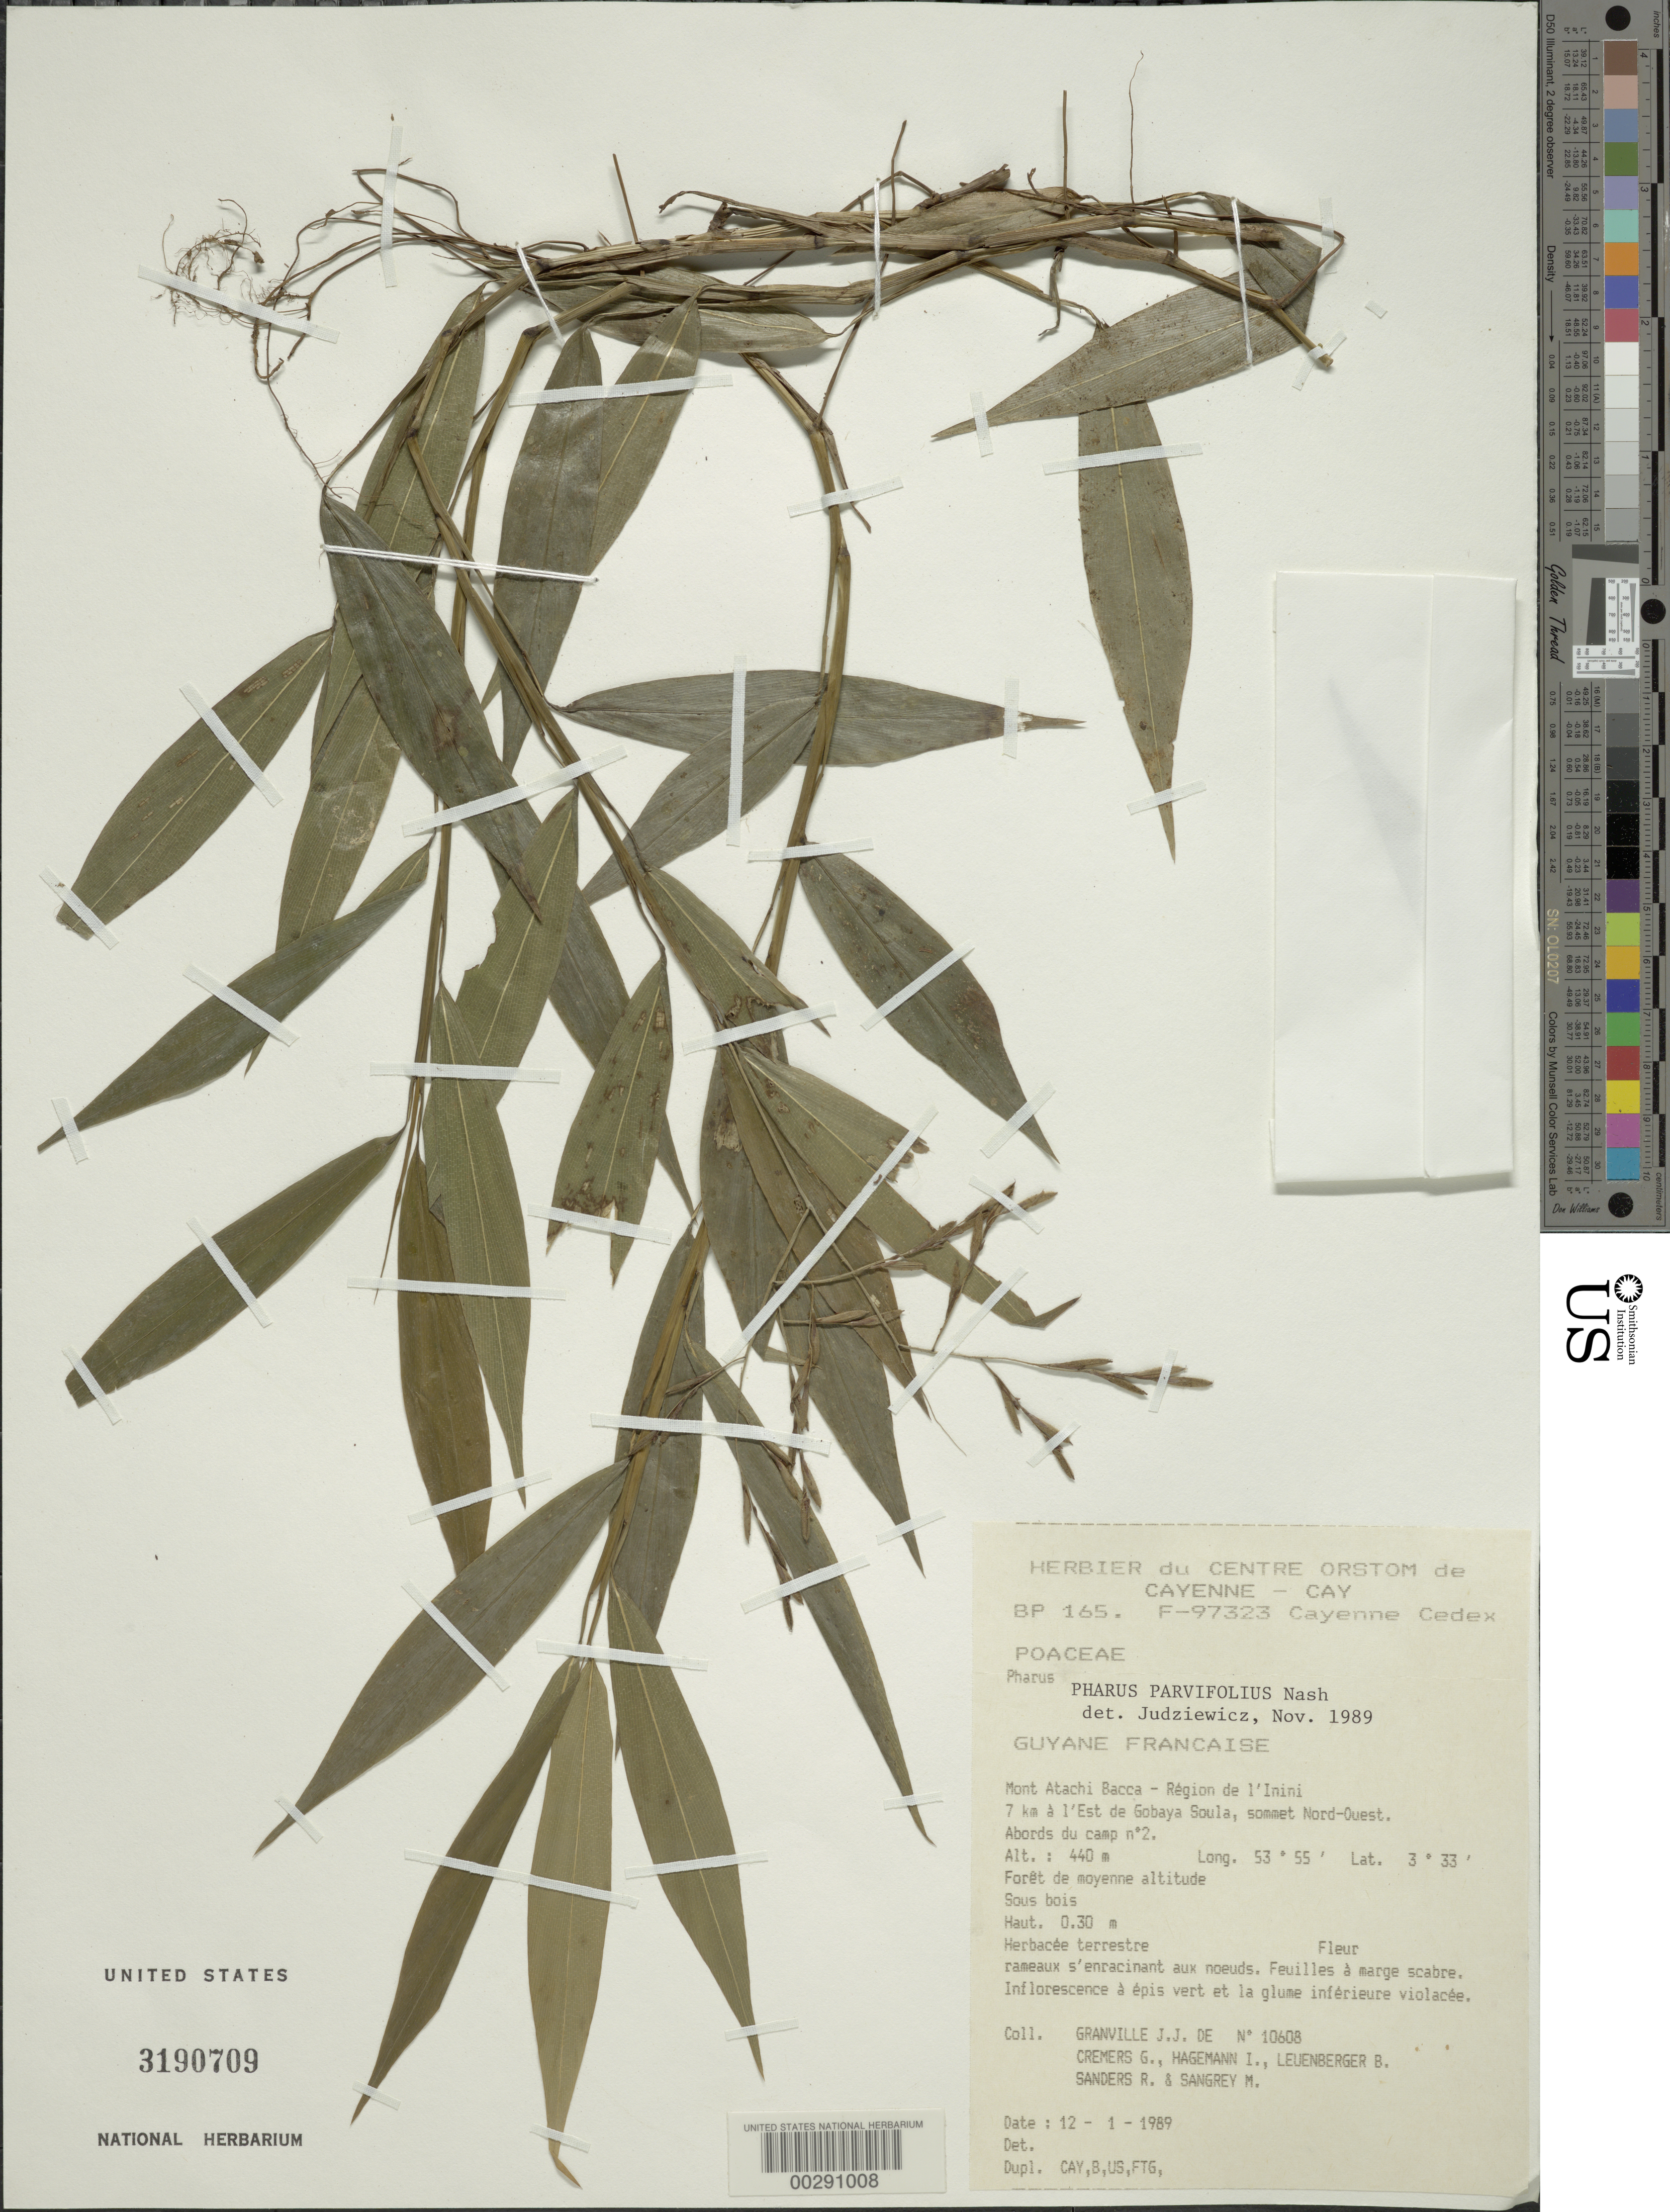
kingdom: Plantae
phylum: Tracheophyta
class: Liliopsida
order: Poales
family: Poaceae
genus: Pharus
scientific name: Pharus parvifolius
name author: Nash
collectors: J.-J. de Granville, G. Cremers, I. Hagemann, B. Leuenberger & M. S. Sangrey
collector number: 10608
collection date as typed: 12 Jan 1989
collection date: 1989-01-12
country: French Guiana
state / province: Saint-Laurent-du-Maroni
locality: Mont atachi bacca, 7 km e of gobaya soula, summit ne. [in former inini arrondissement.]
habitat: Forest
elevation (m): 440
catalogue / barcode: US 3190709